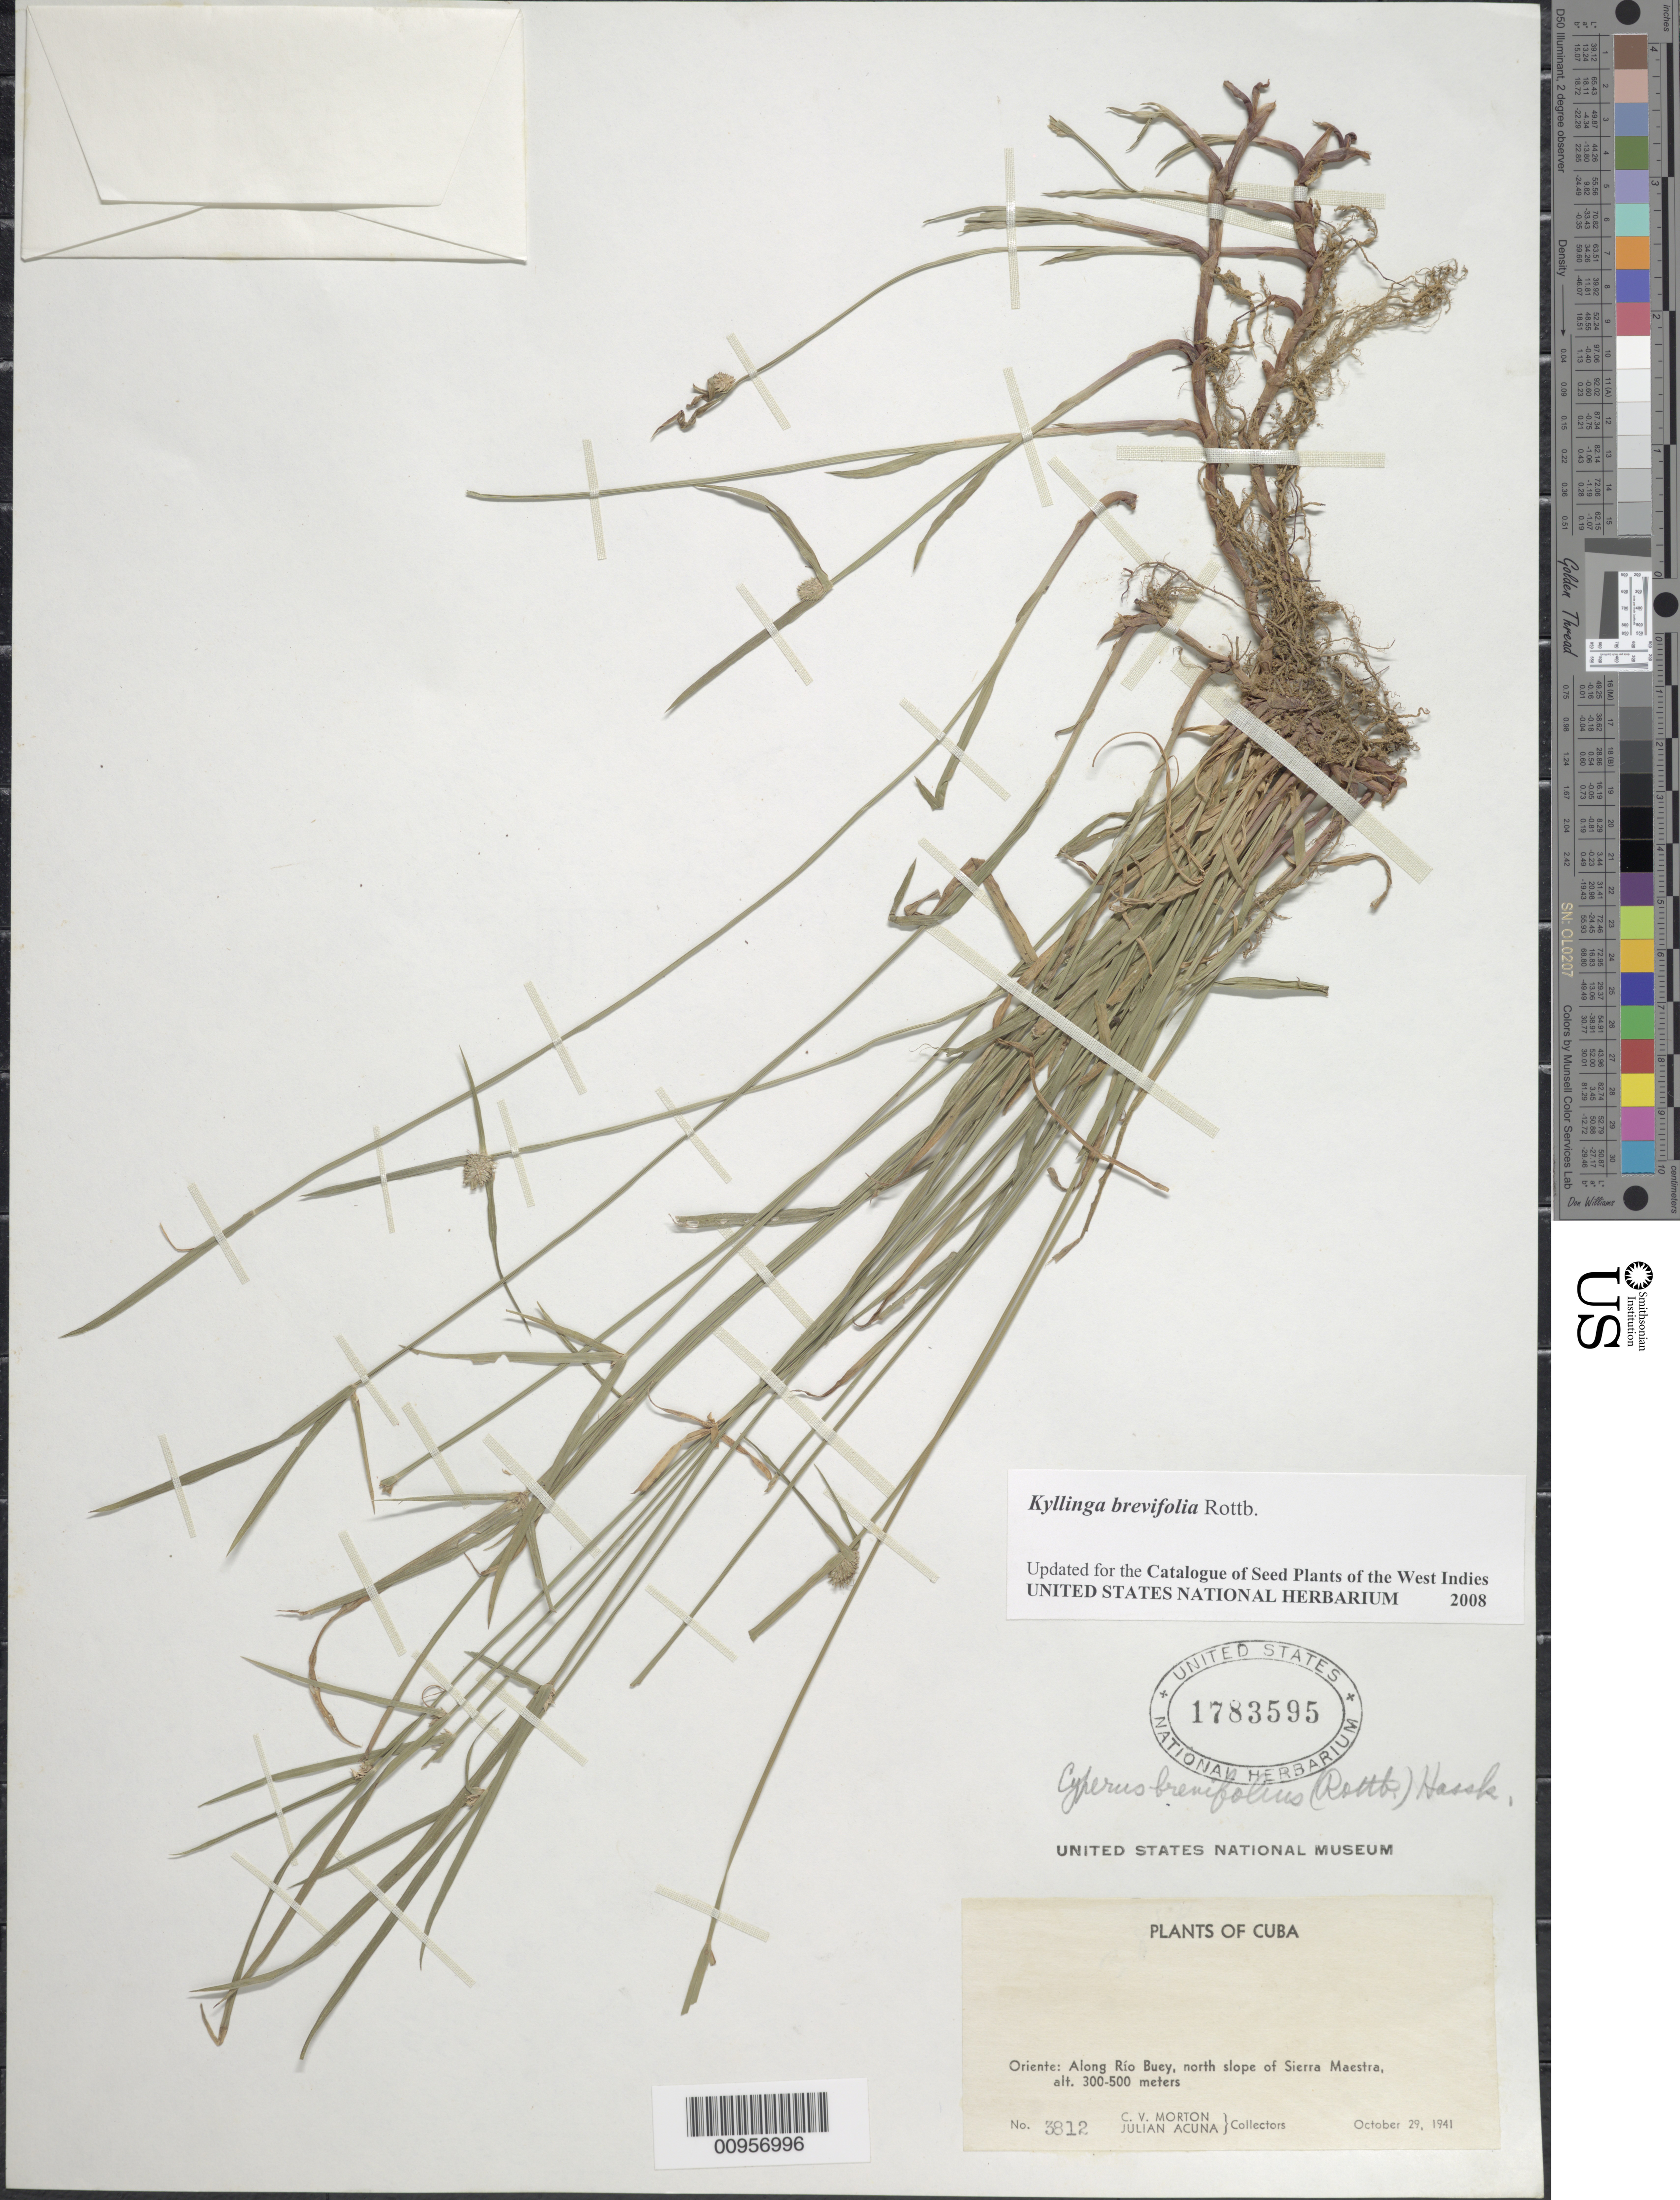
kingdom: Plantae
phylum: Tracheophyta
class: Liliopsida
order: Poales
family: Cyperaceae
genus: Cyperus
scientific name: Cyperus brevifolius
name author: (Rottb.) Hassk.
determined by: Strong, M. T., (US), Smithsonian Institution - National Museum of Natural History (UNITED STATES)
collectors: C. V. Morton & J. Acuña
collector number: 3812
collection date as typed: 29 Oct 1941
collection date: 1941-10-29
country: Cuba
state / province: Granma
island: Cuba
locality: Along Río Buey, north slope of Sierra Maestra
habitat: Along rio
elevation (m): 300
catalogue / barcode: US 1783595